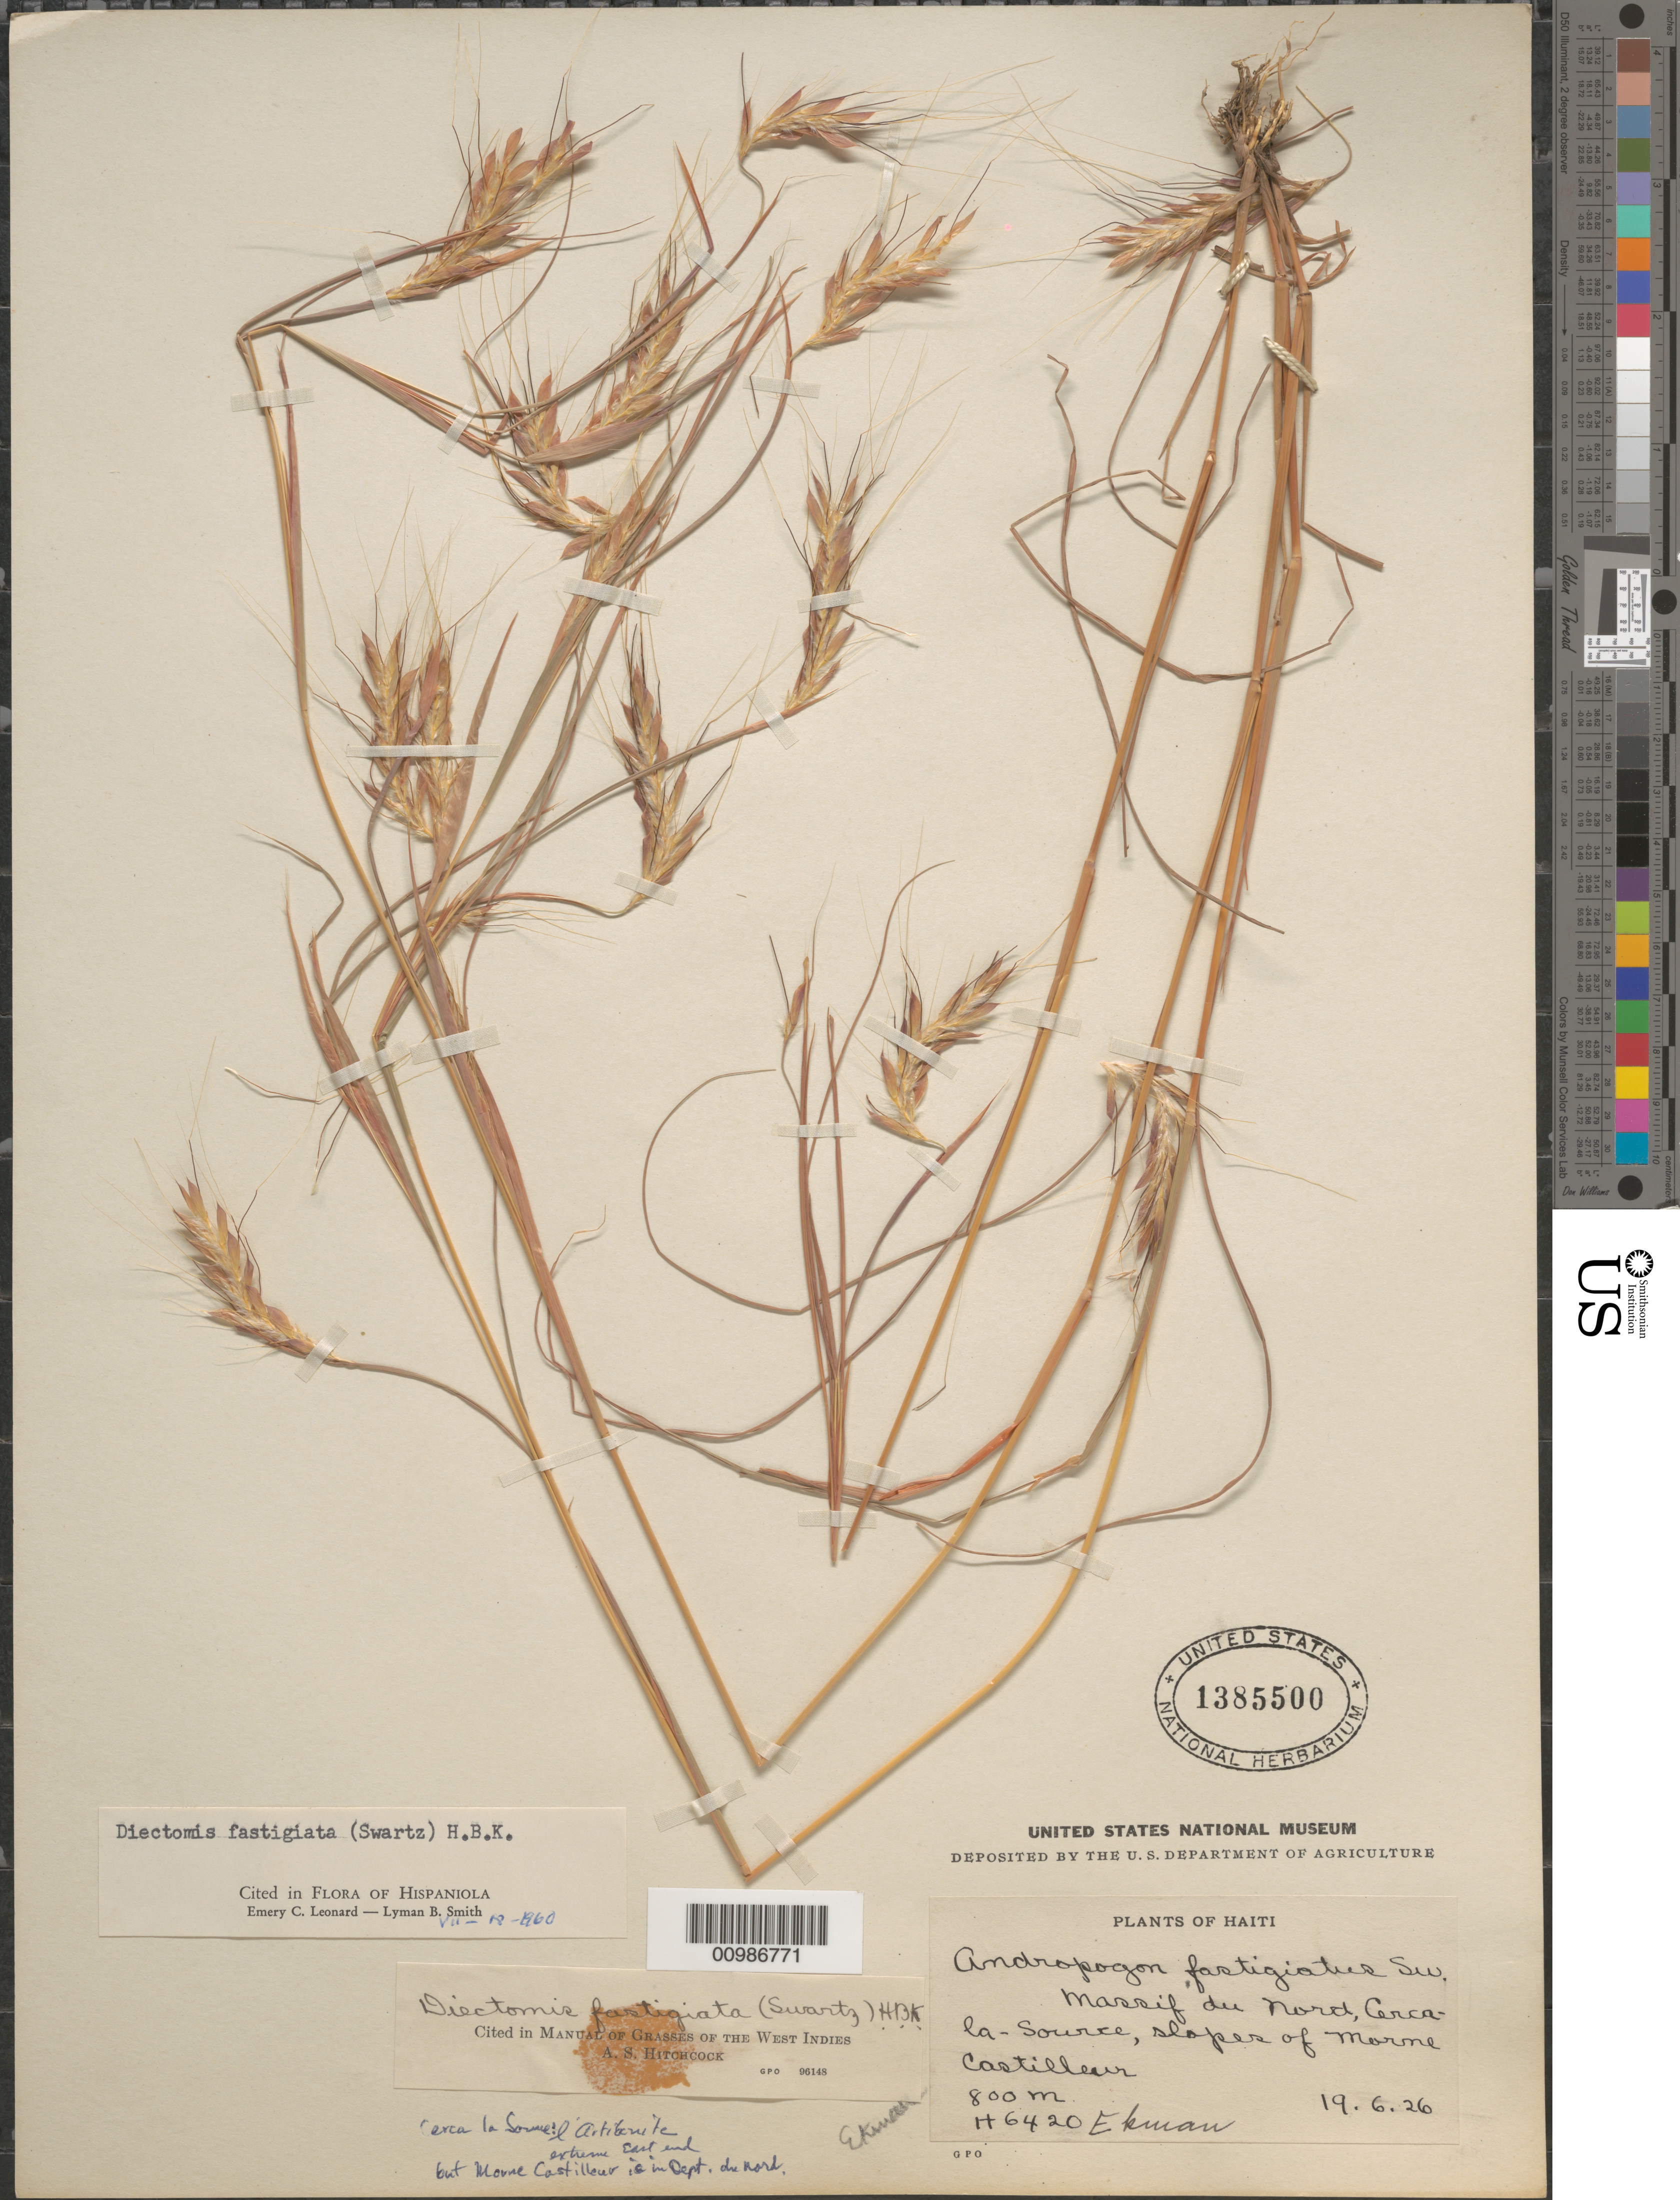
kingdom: Plantae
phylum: Tracheophyta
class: Liliopsida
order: Poales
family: Poaceae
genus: Andropogon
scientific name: Andropogon fastigiatus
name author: Sw.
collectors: E. L. Ekman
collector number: H 6420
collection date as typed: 19 Jun 1926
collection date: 1926-06-19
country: Haiti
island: Hispaniola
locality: Massif du Nord, Cerca-la-Source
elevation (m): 800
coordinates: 0 N, 0 E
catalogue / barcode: US 1385500